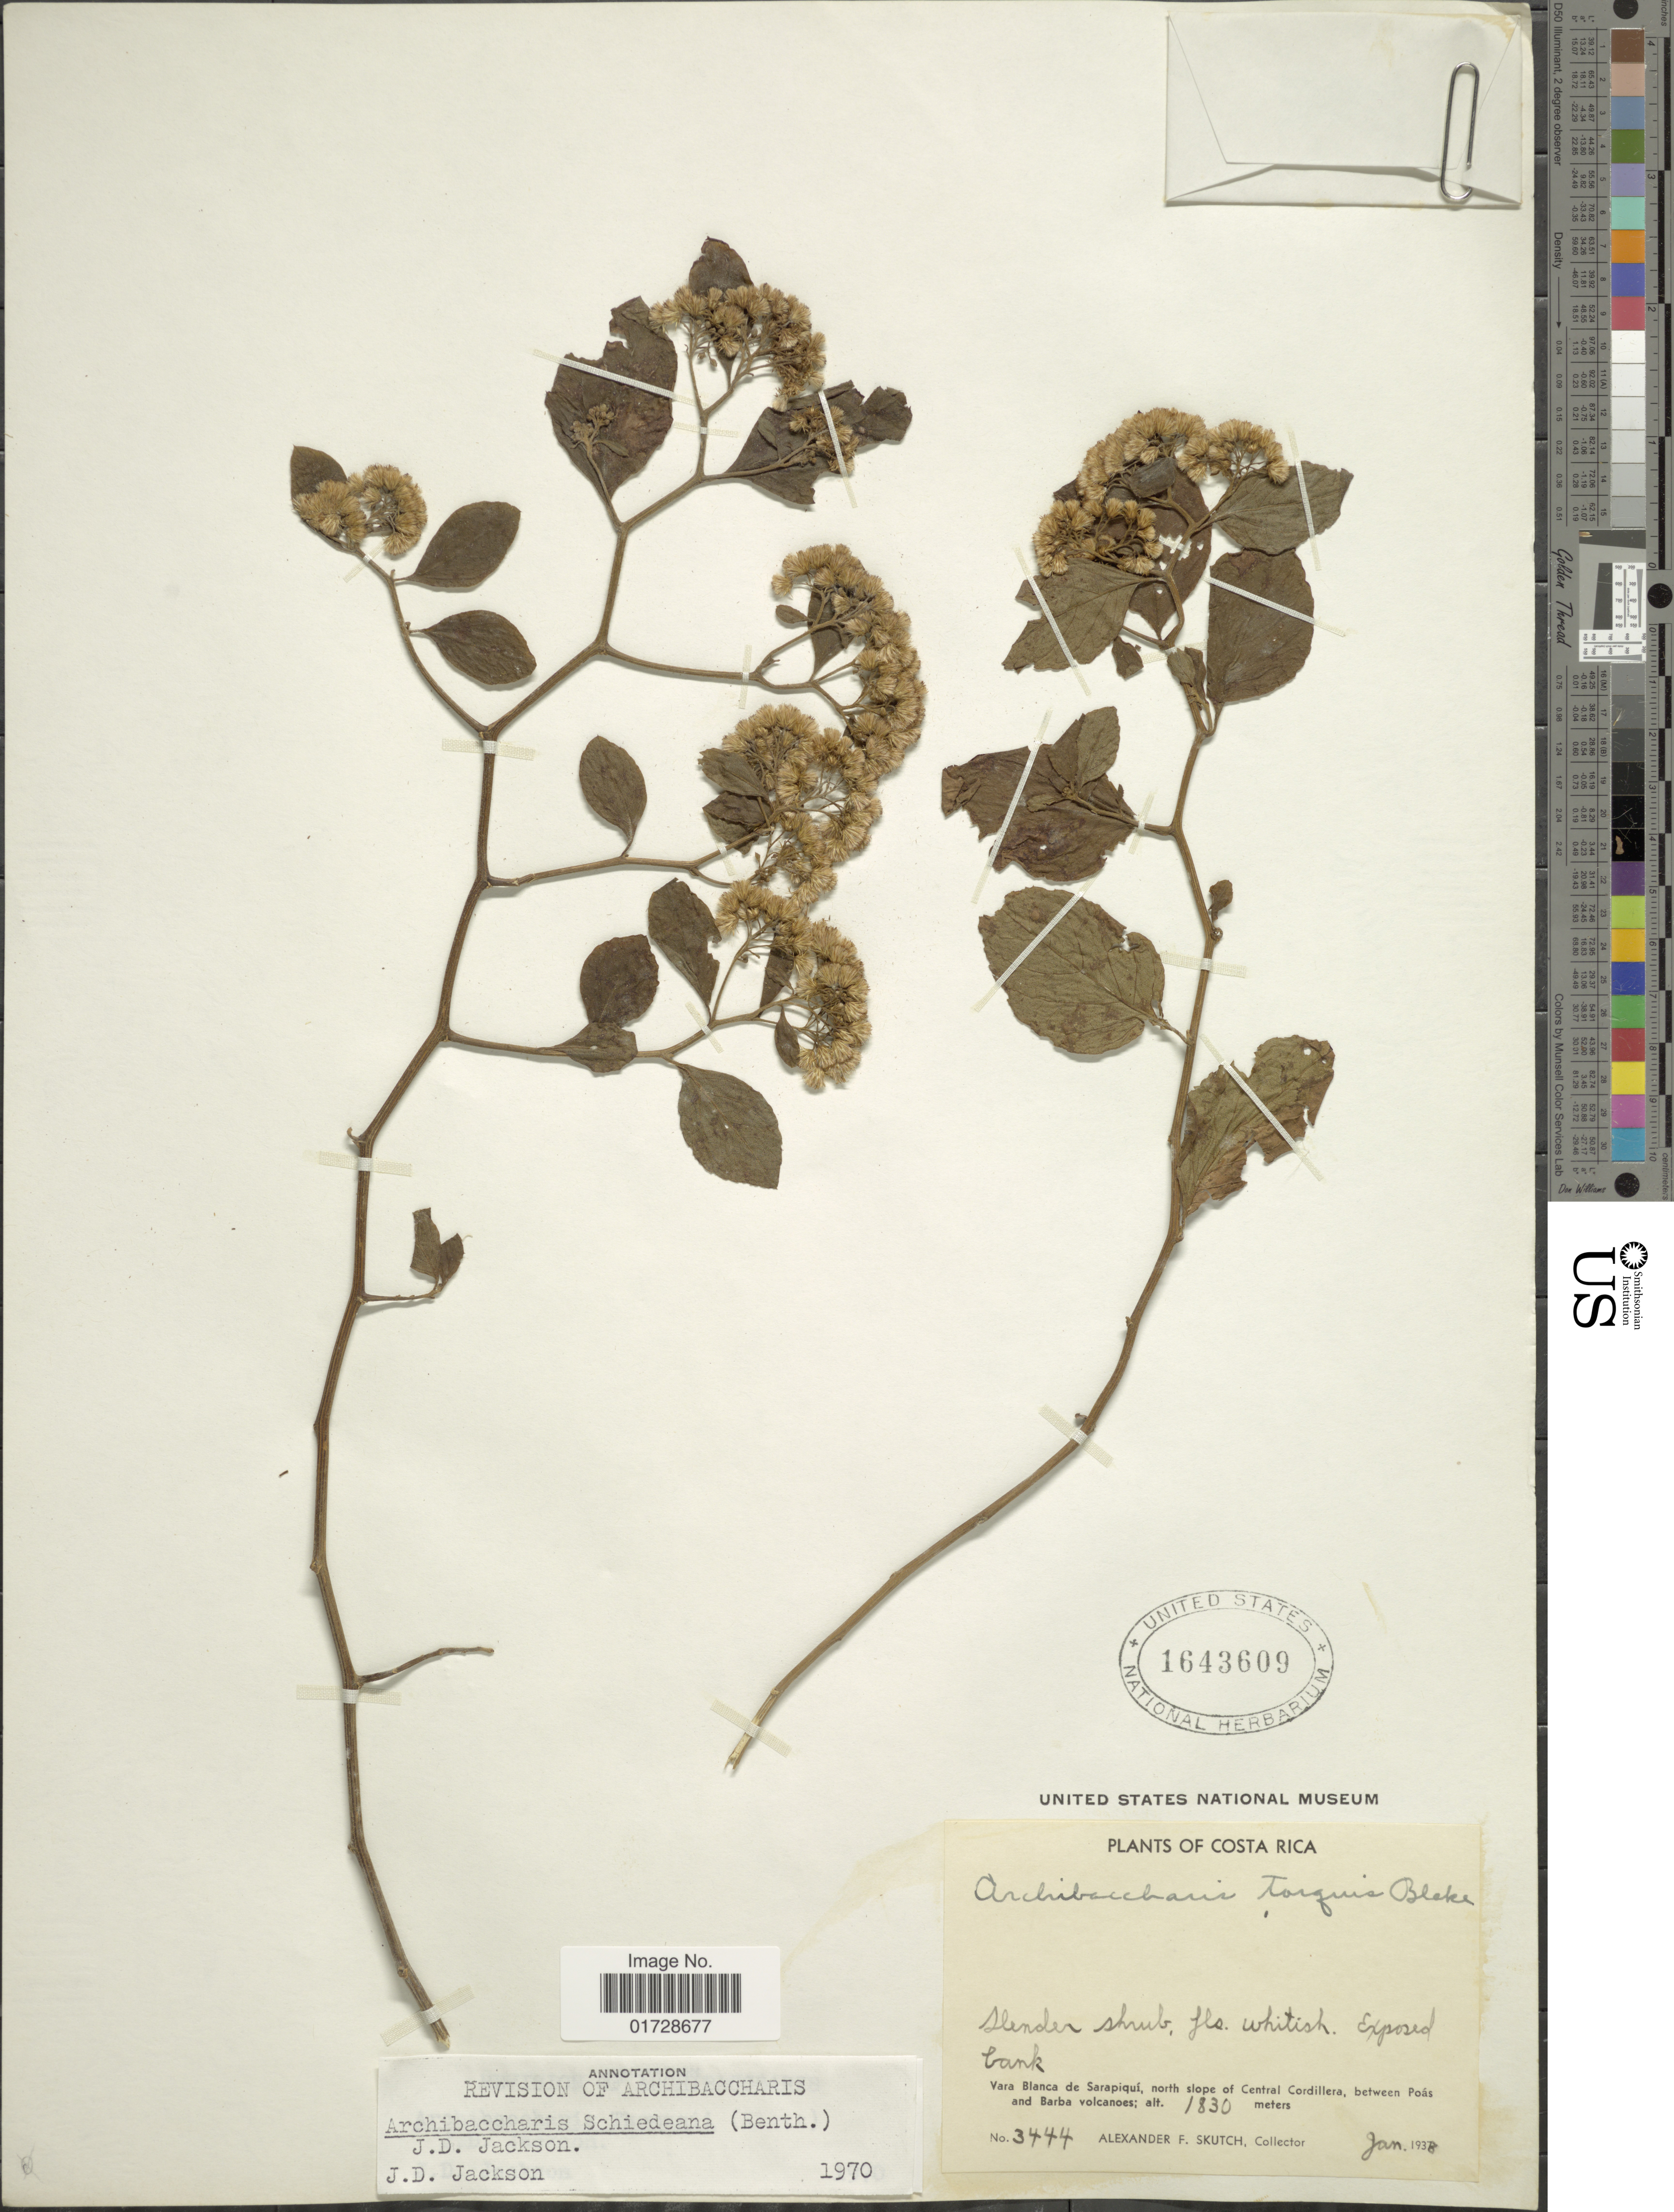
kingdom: Plantae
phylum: Tracheophyta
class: Magnoliopsida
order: Asterales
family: Asteraceae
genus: Archibaccharis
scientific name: Archibaccharis schiedeana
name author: (Benth.) J.D. Jacks.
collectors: A. F. Skutch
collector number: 3444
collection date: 1938-01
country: Costa Rica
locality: Vara Blanca de Sarapiqui, north slope of Central Cordillera, between Poas and Barba volcanoes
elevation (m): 1830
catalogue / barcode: US 1643609